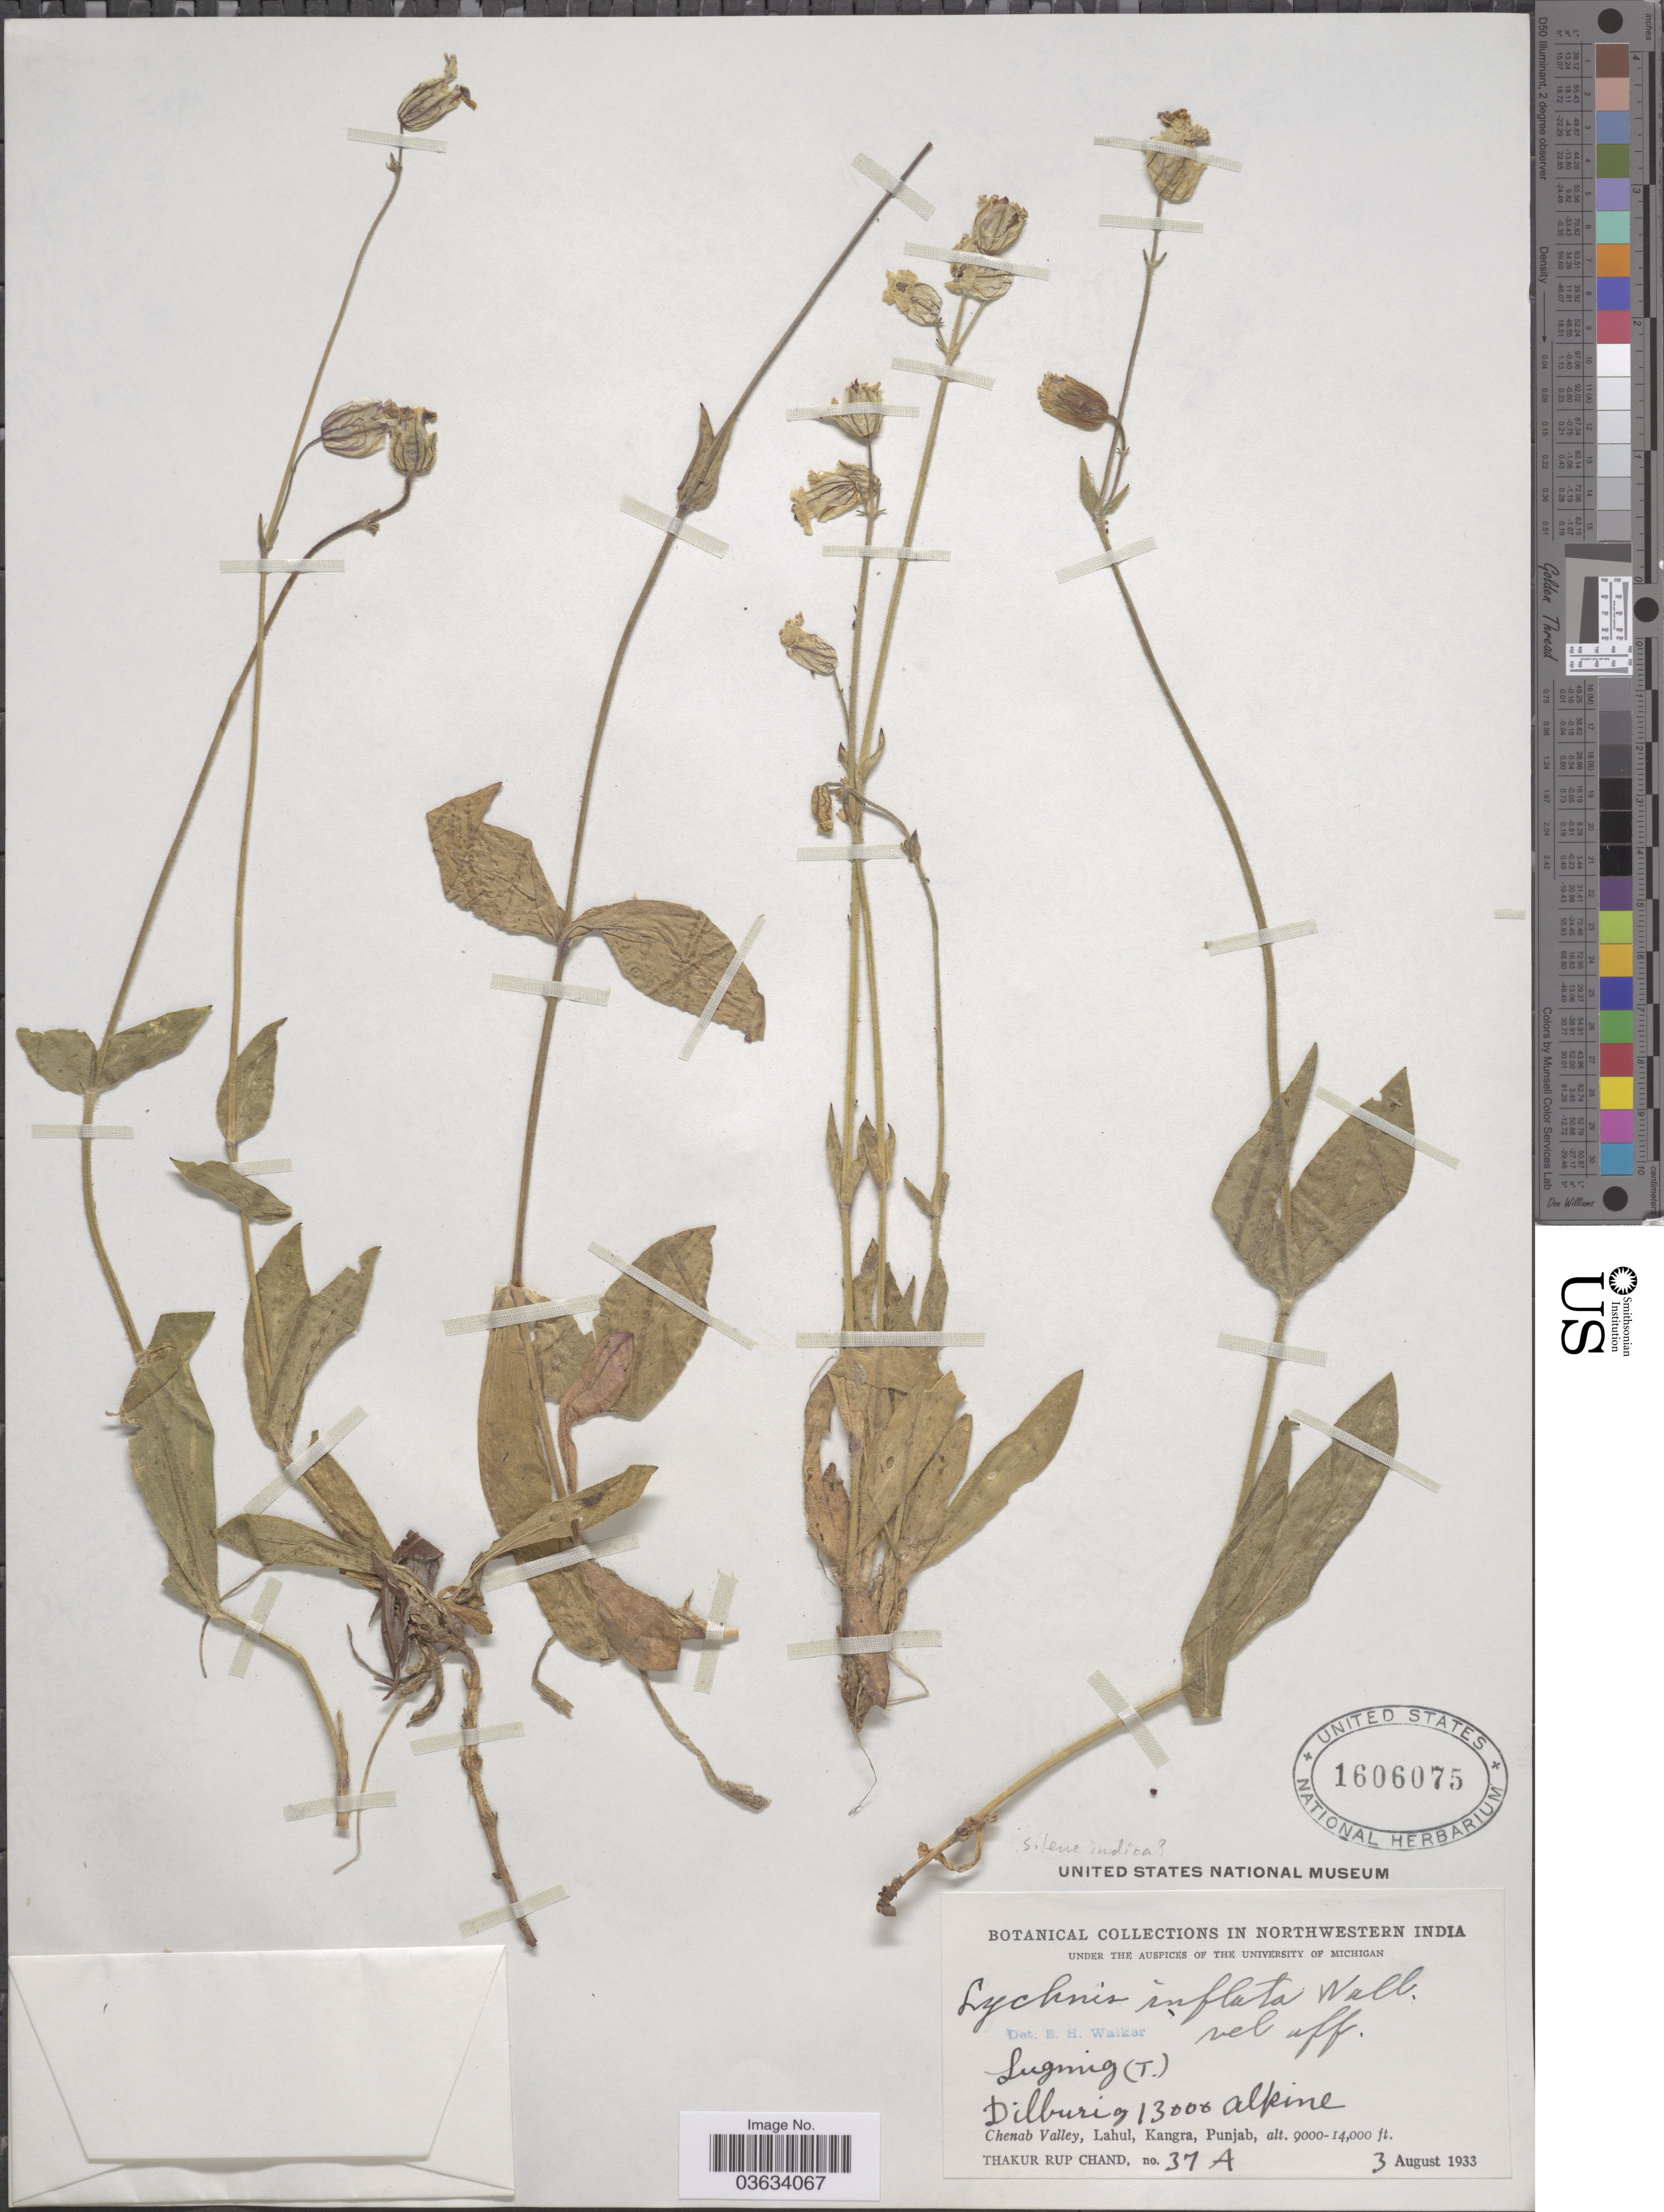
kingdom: Plantae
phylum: Tracheophyta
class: Magnoliopsida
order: Caryophyllales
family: Caryophyllaceae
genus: Silene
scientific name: Silene indica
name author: (Roxb.) Roxb. ex Otth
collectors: T. R. Chand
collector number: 37A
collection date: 1933-08-03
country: India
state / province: Punjab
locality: Northwestern India. Dilburig. Chenab Valley, Lahul, Kangra.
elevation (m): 3962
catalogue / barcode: US 1606075